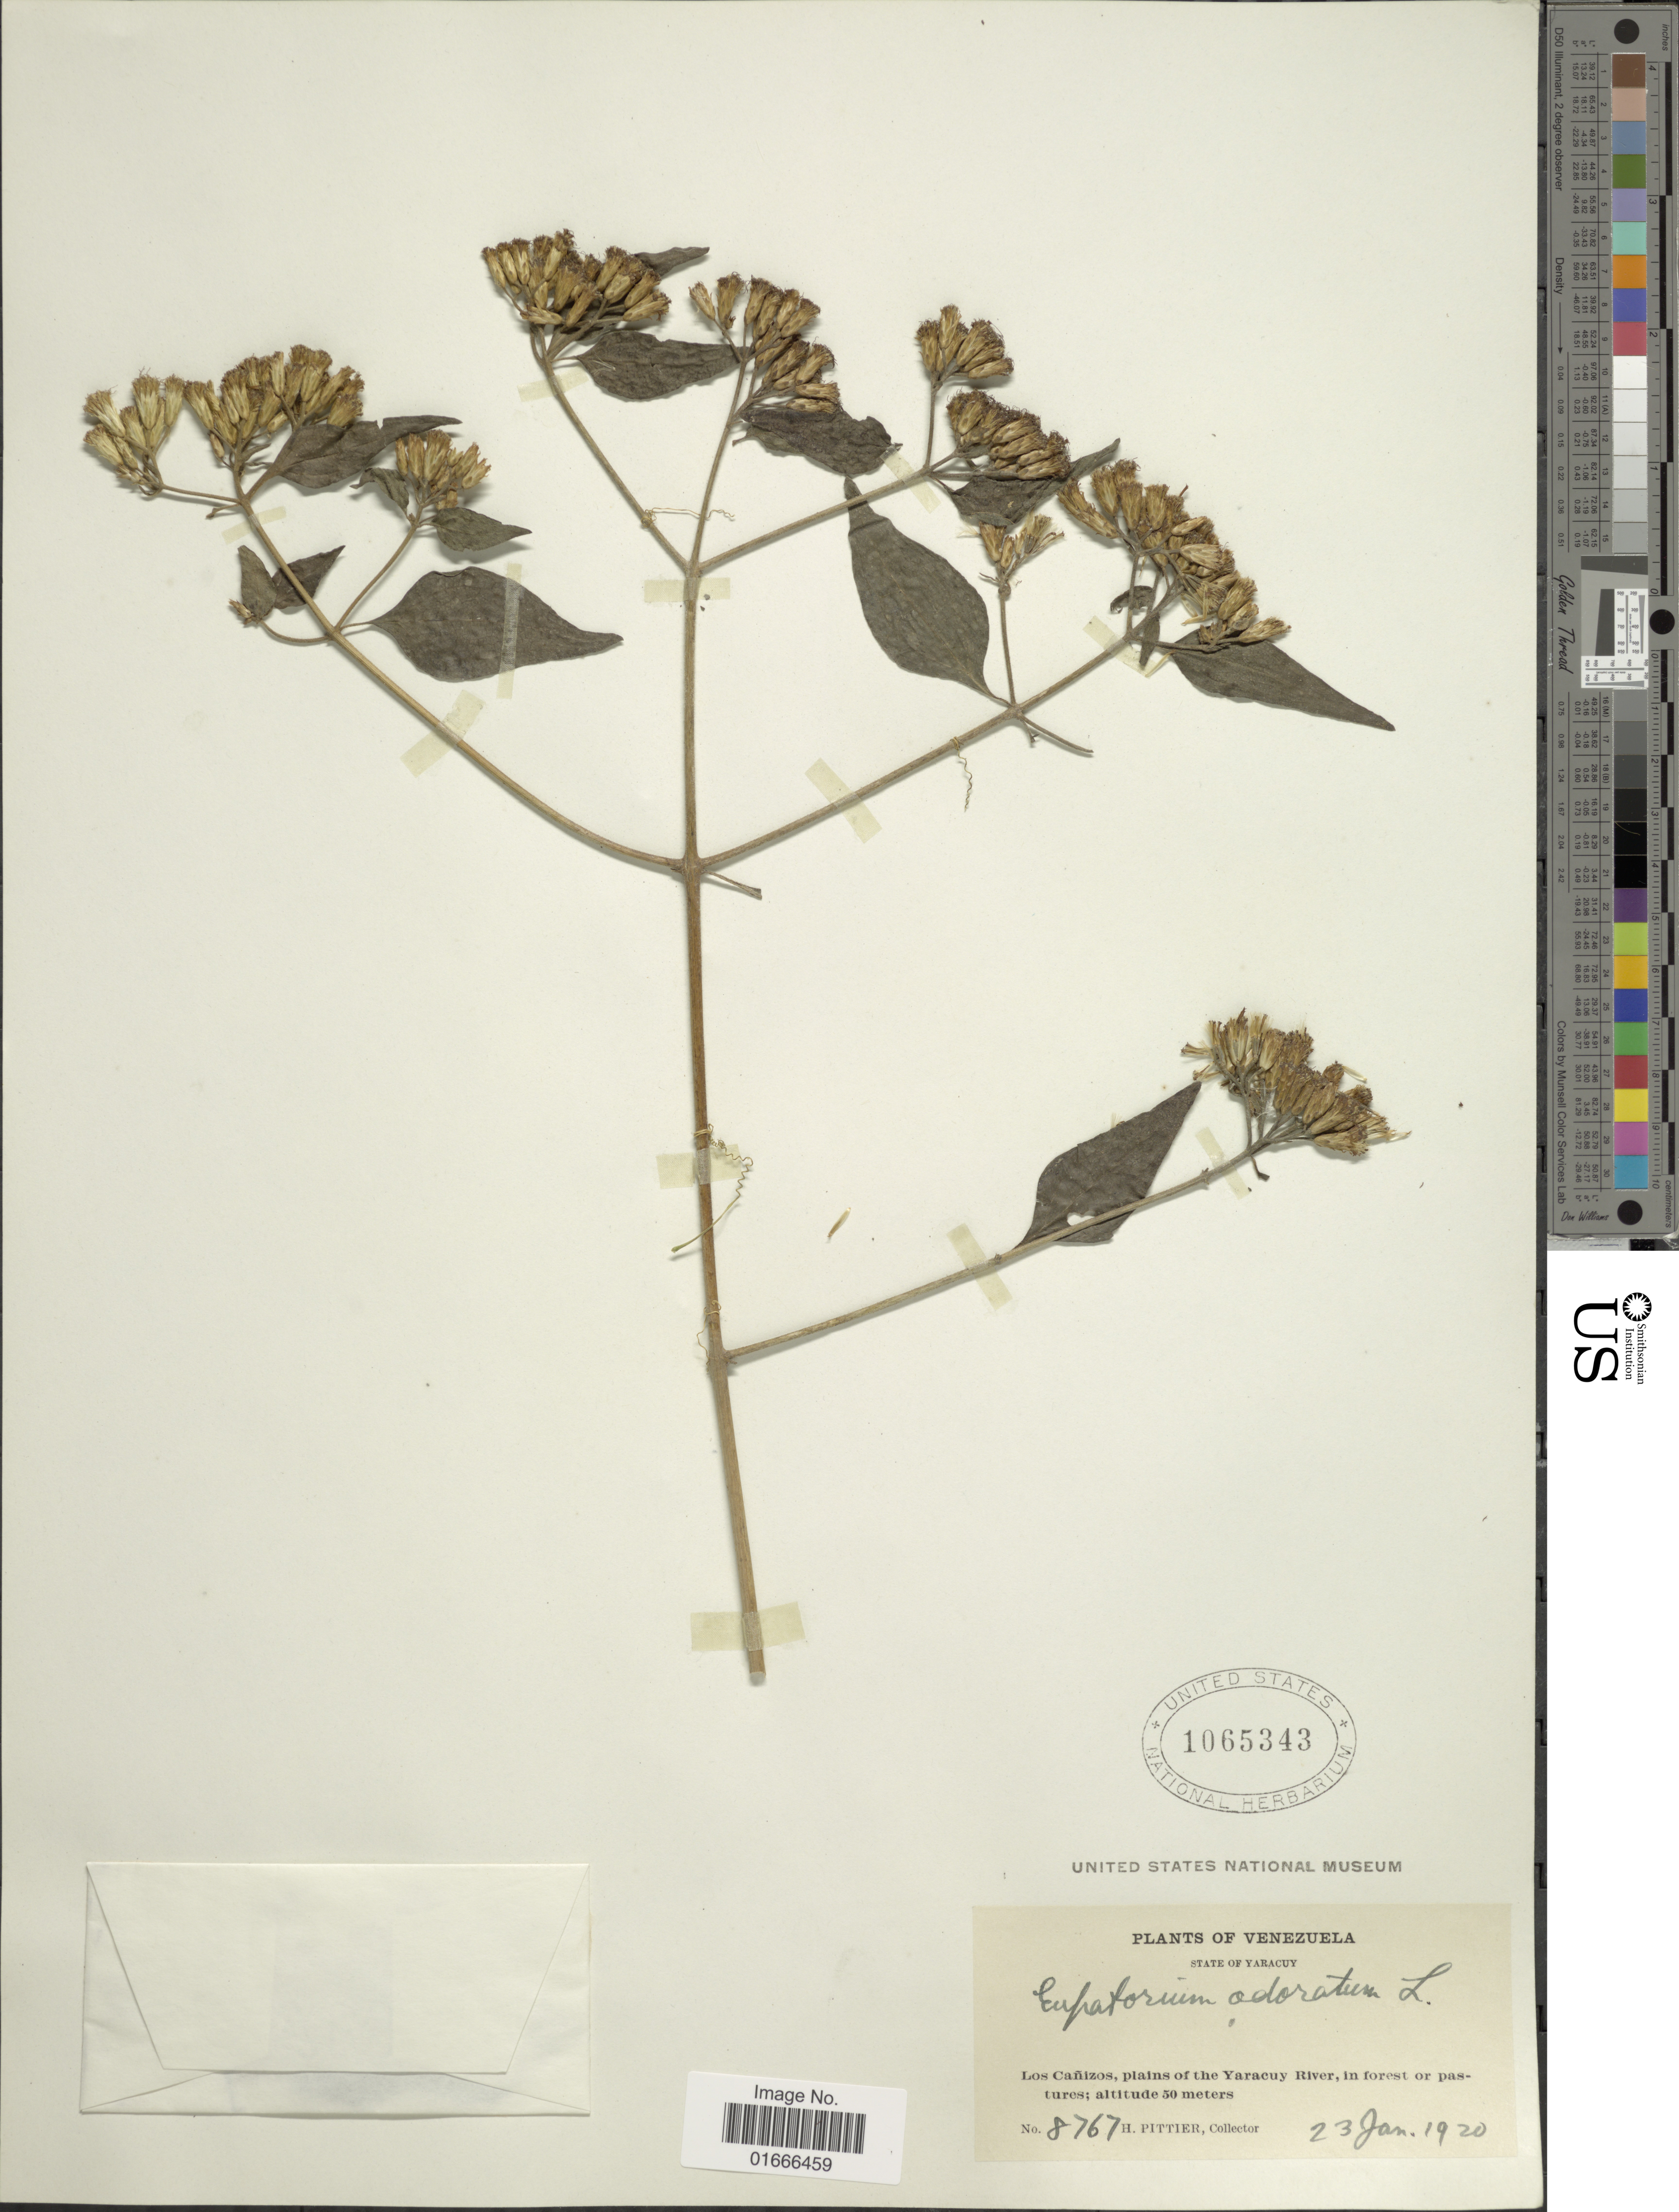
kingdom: Plantae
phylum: Tracheophyta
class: Magnoliopsida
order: Asterales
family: Asteraceae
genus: Chromolaena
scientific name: Chromolaena odorata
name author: (L.) R.M. King & H. Rob.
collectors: H. F. Pittier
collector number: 8767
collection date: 1920-01-23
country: Venezuela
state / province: Yaracuy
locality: Los Canizos, plains of the Yaracuy River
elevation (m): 50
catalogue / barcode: US 1065343